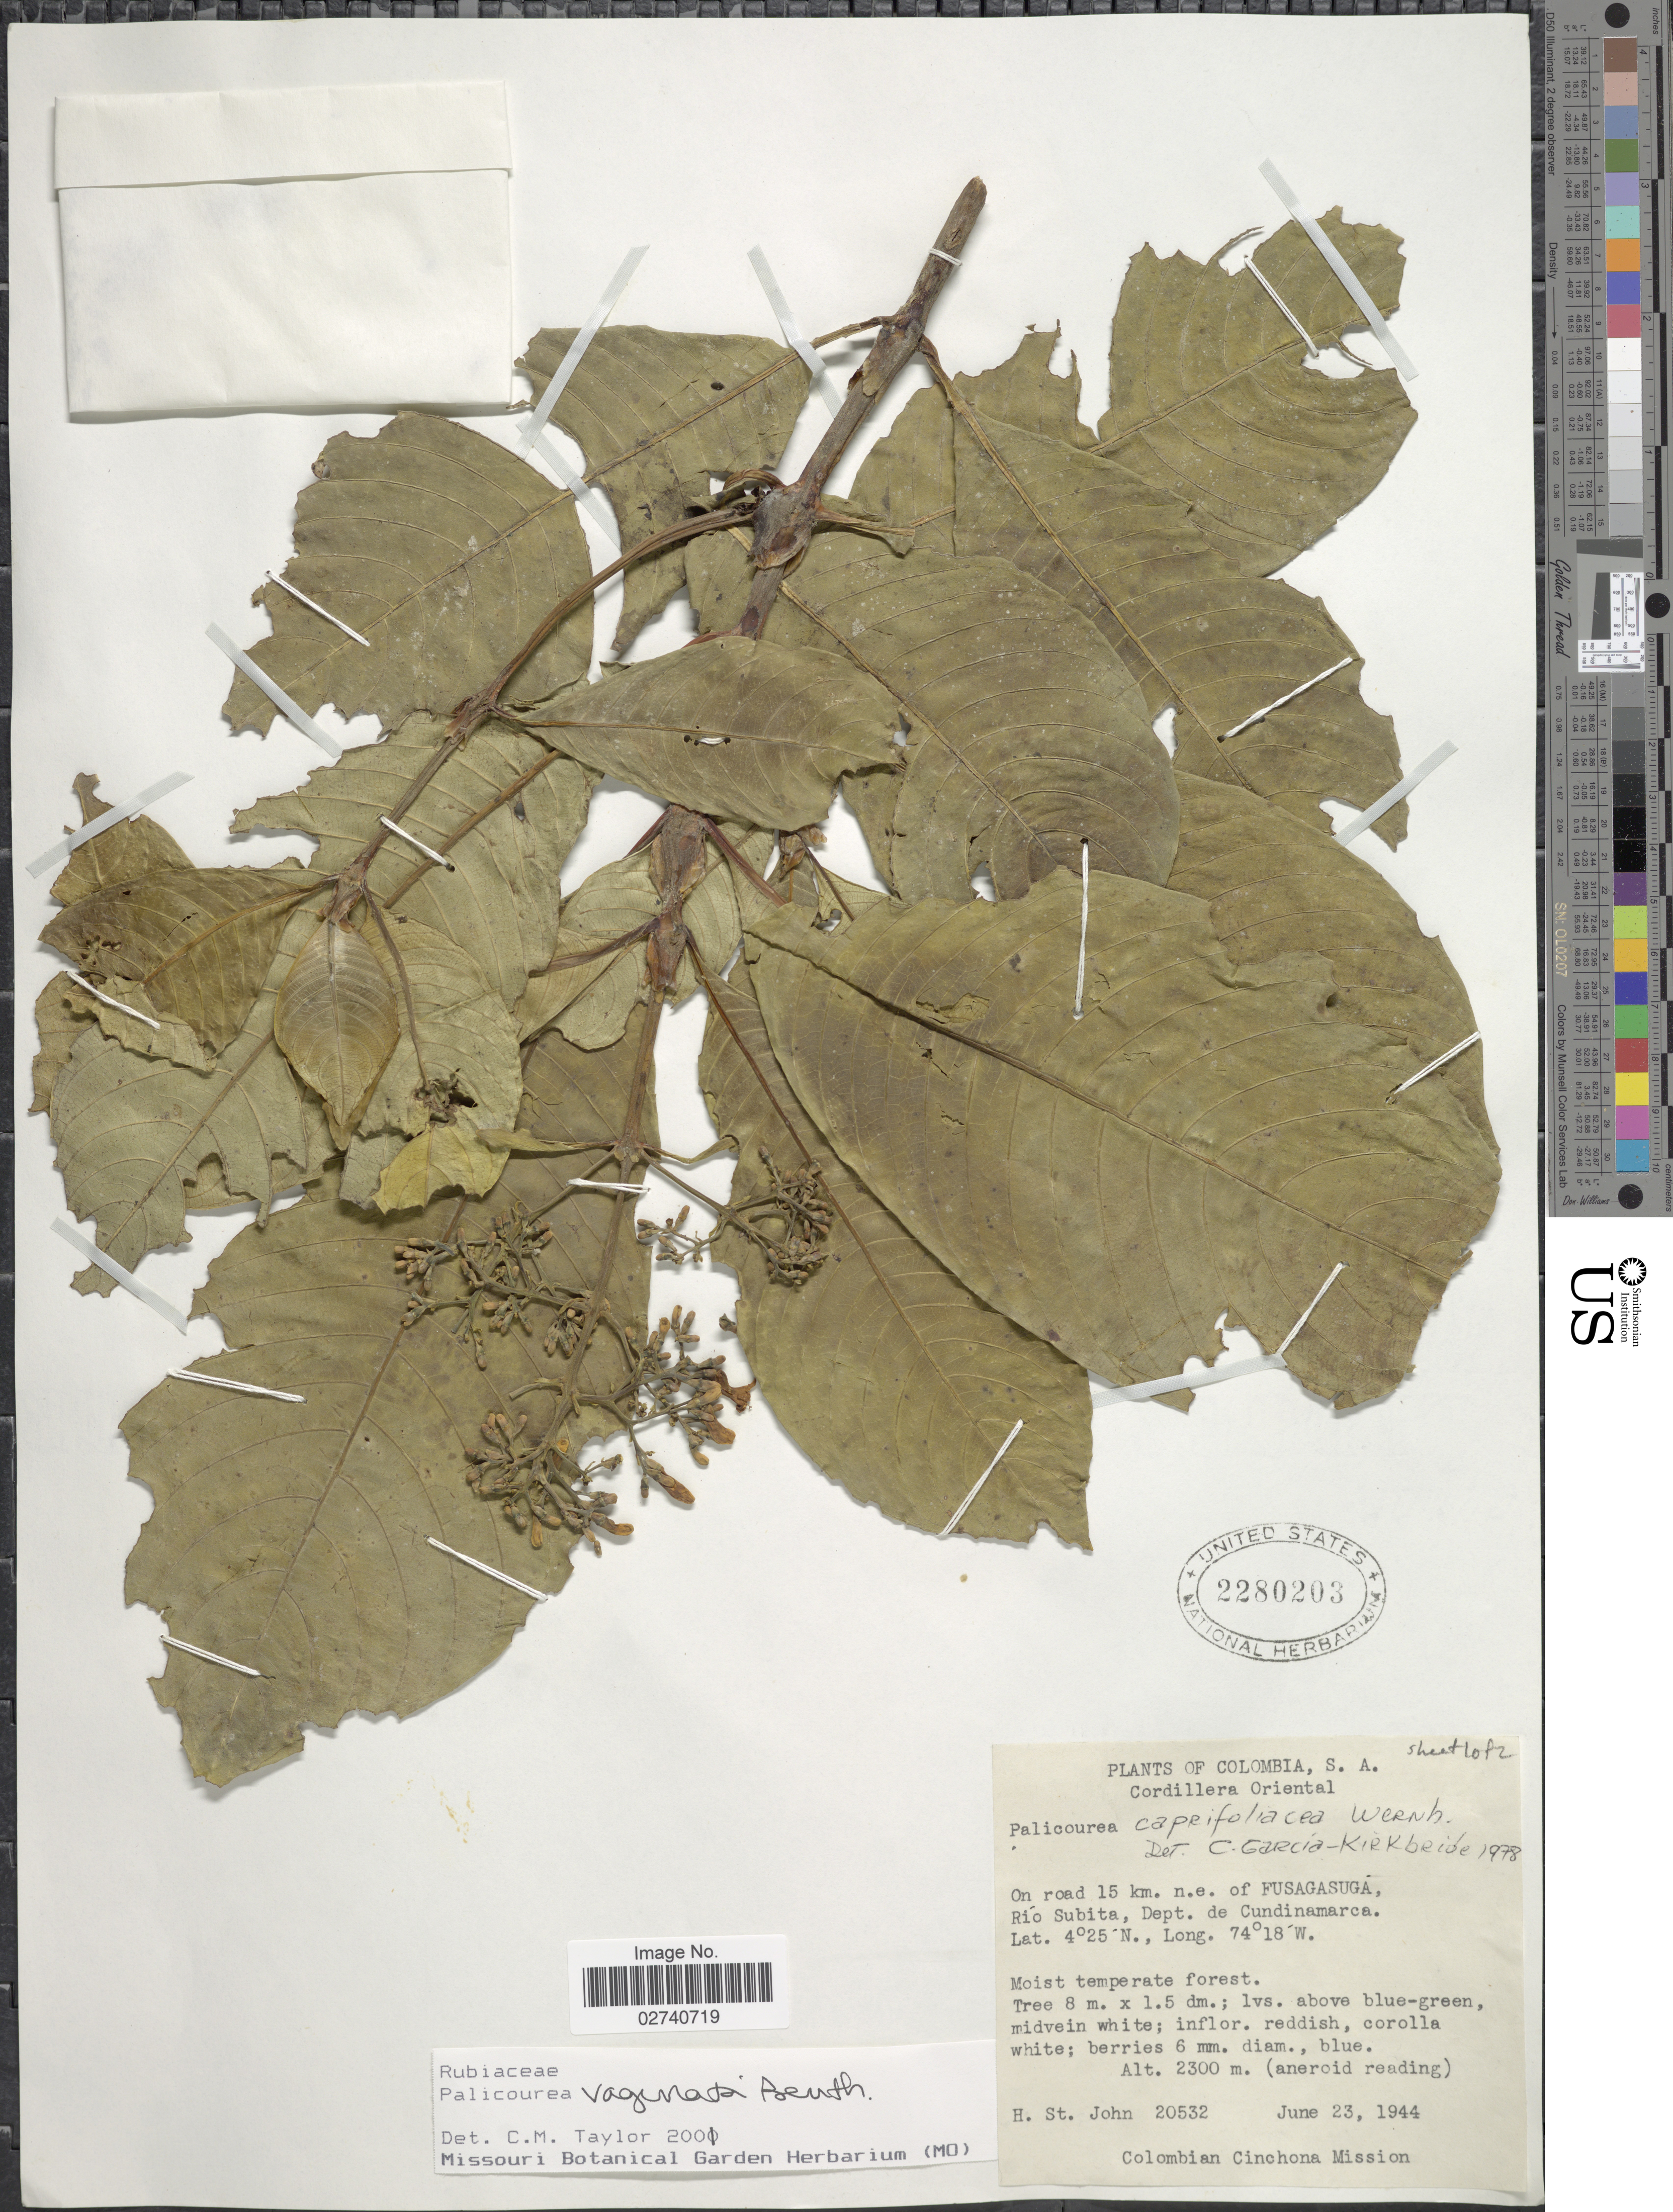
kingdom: Plantae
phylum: Tracheophyta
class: Magnoliopsida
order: Gentianales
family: Rubiaceae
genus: Palicourea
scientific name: Palicourea vaginata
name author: Benth.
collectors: H. St. John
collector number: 20532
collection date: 1944-06-23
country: Colombia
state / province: Cundinamarca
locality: Cordillera Oriental. On road 15 km. n.e. of Fusagasuga, Rio Subita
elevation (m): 2300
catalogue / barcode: US 2280203